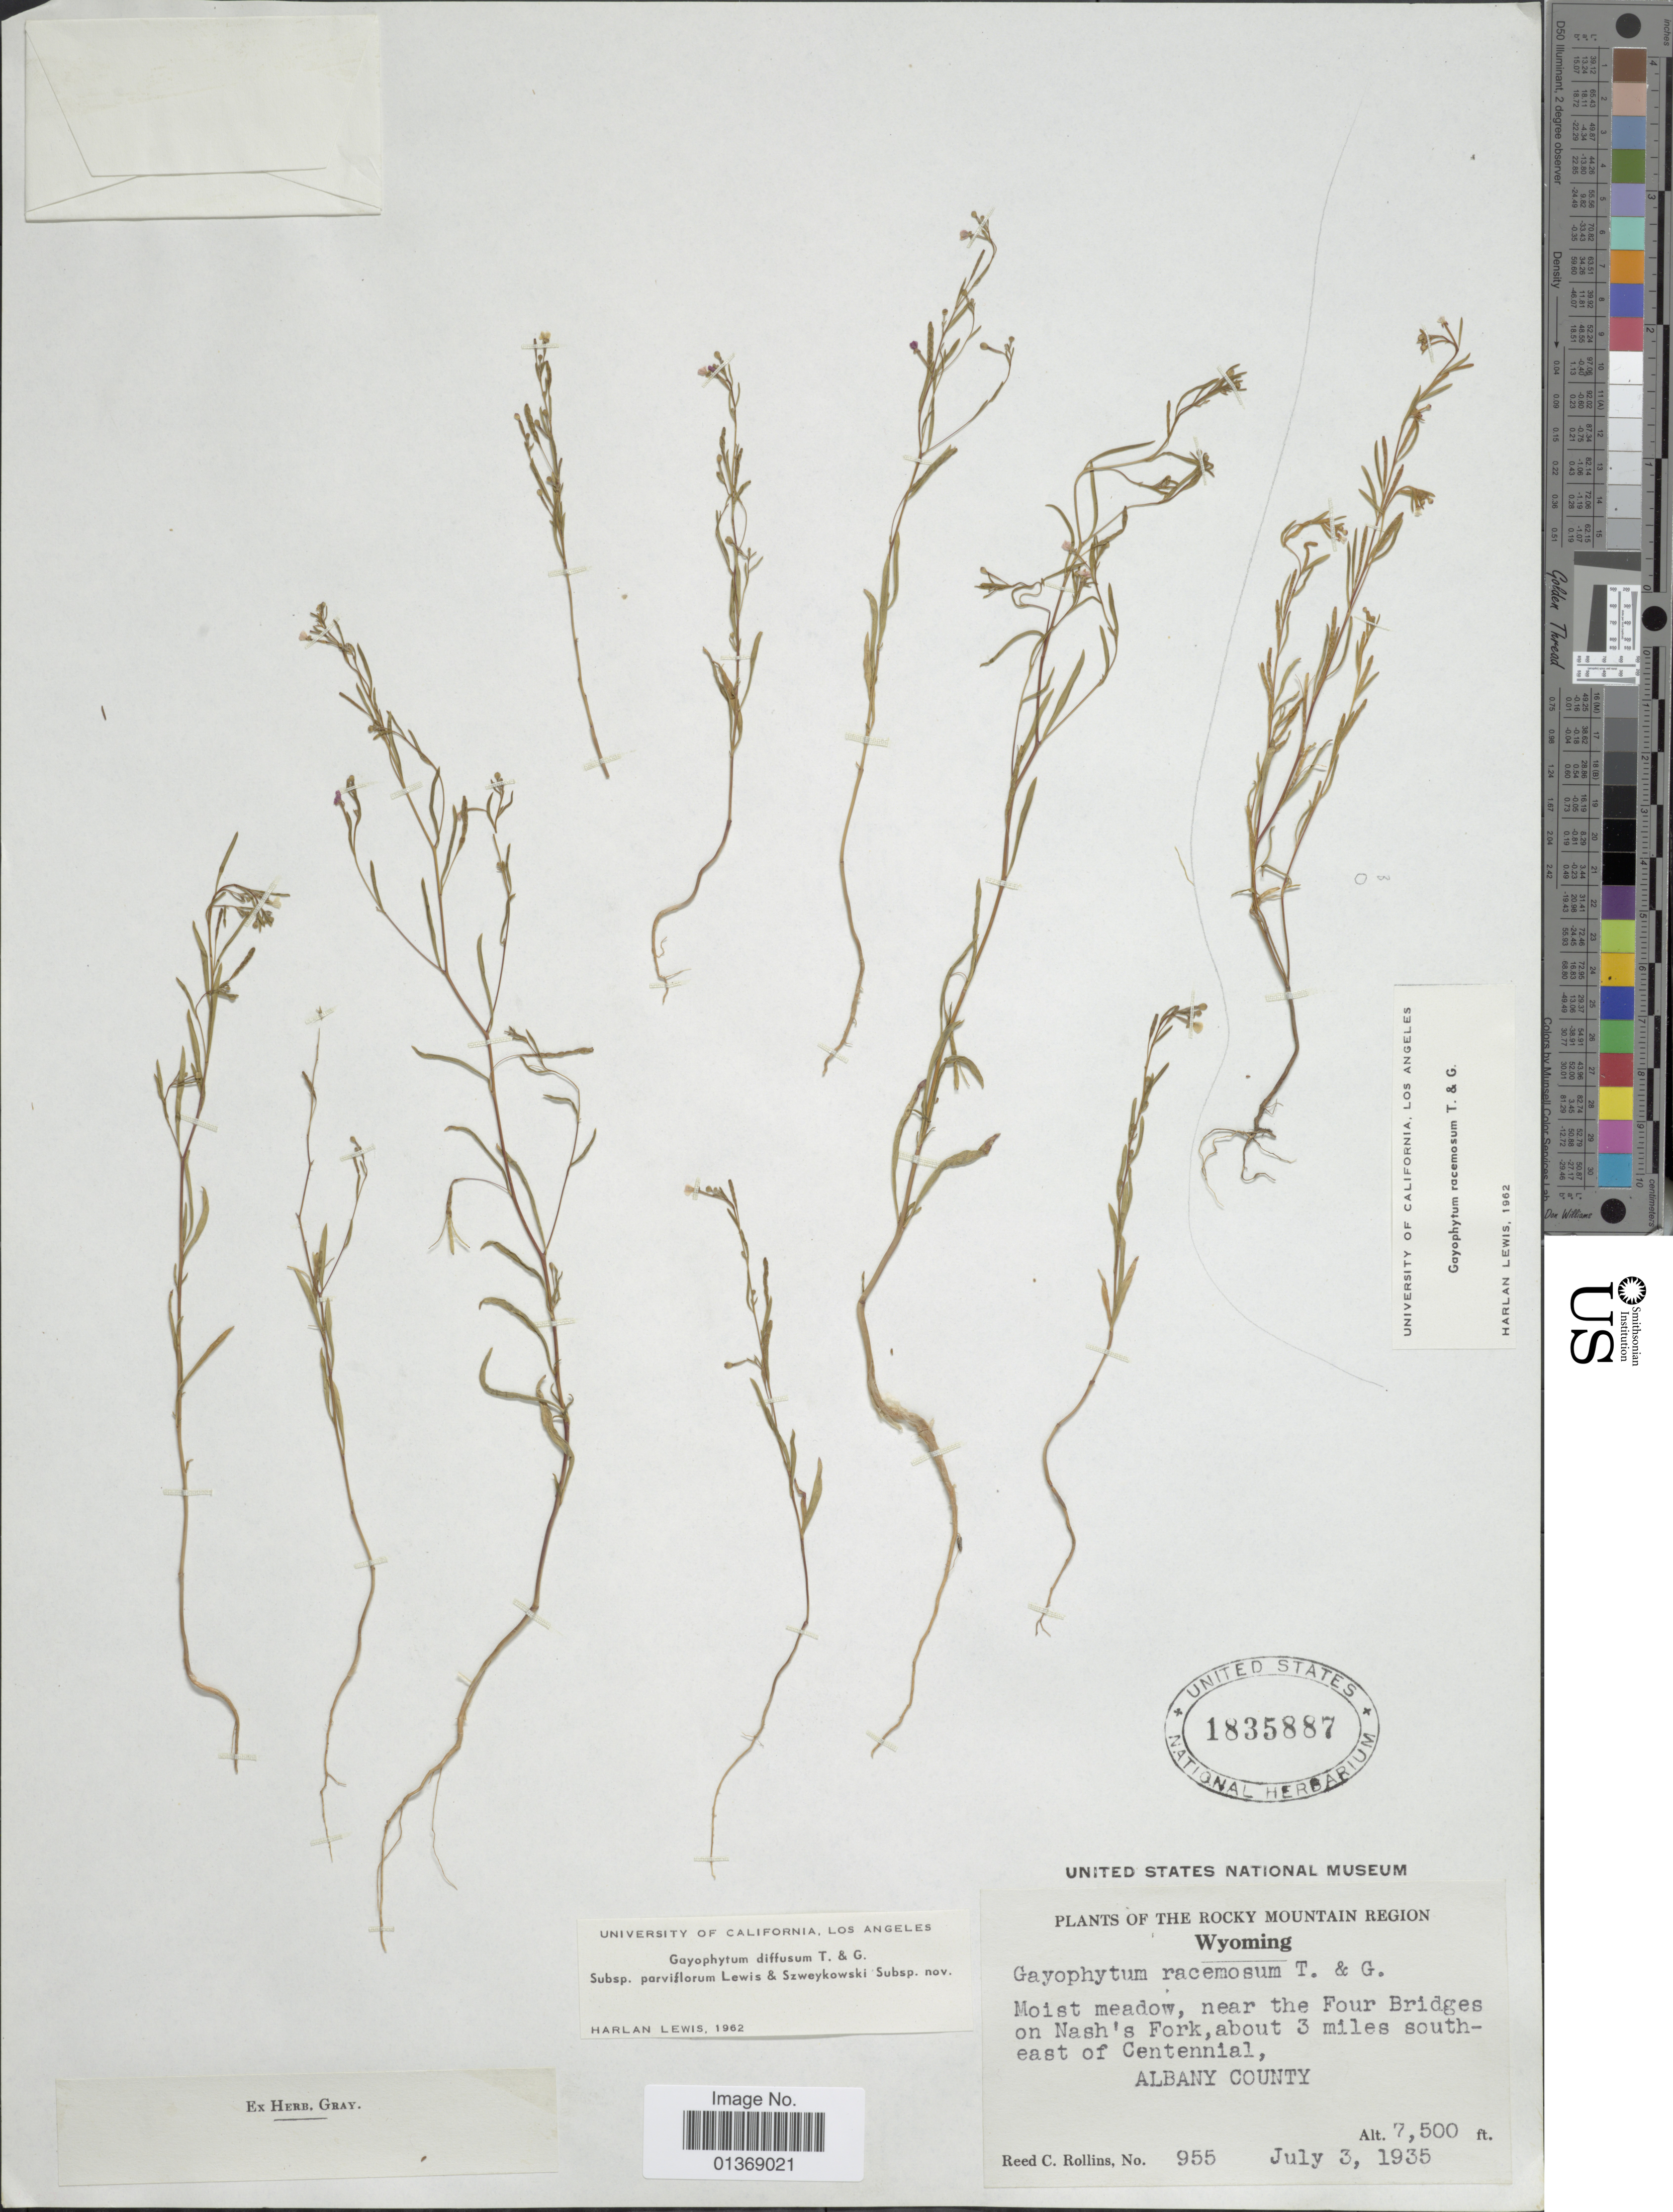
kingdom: Plantae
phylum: Tracheophyta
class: Magnoliopsida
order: Myrtales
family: Onagraceae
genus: Gayophytum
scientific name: Gayophytum diffusum subsp. parviflorum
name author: F. H. Lewis & Szweyk.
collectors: R. C. Rollins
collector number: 955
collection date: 1935-07-03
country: United States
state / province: Wyoming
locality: Moist meadow, near the Four Bridges on Nash's Fork, about 3 miles south-east of Centennial, Albany County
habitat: moist meadow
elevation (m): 2286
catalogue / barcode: US 1835887